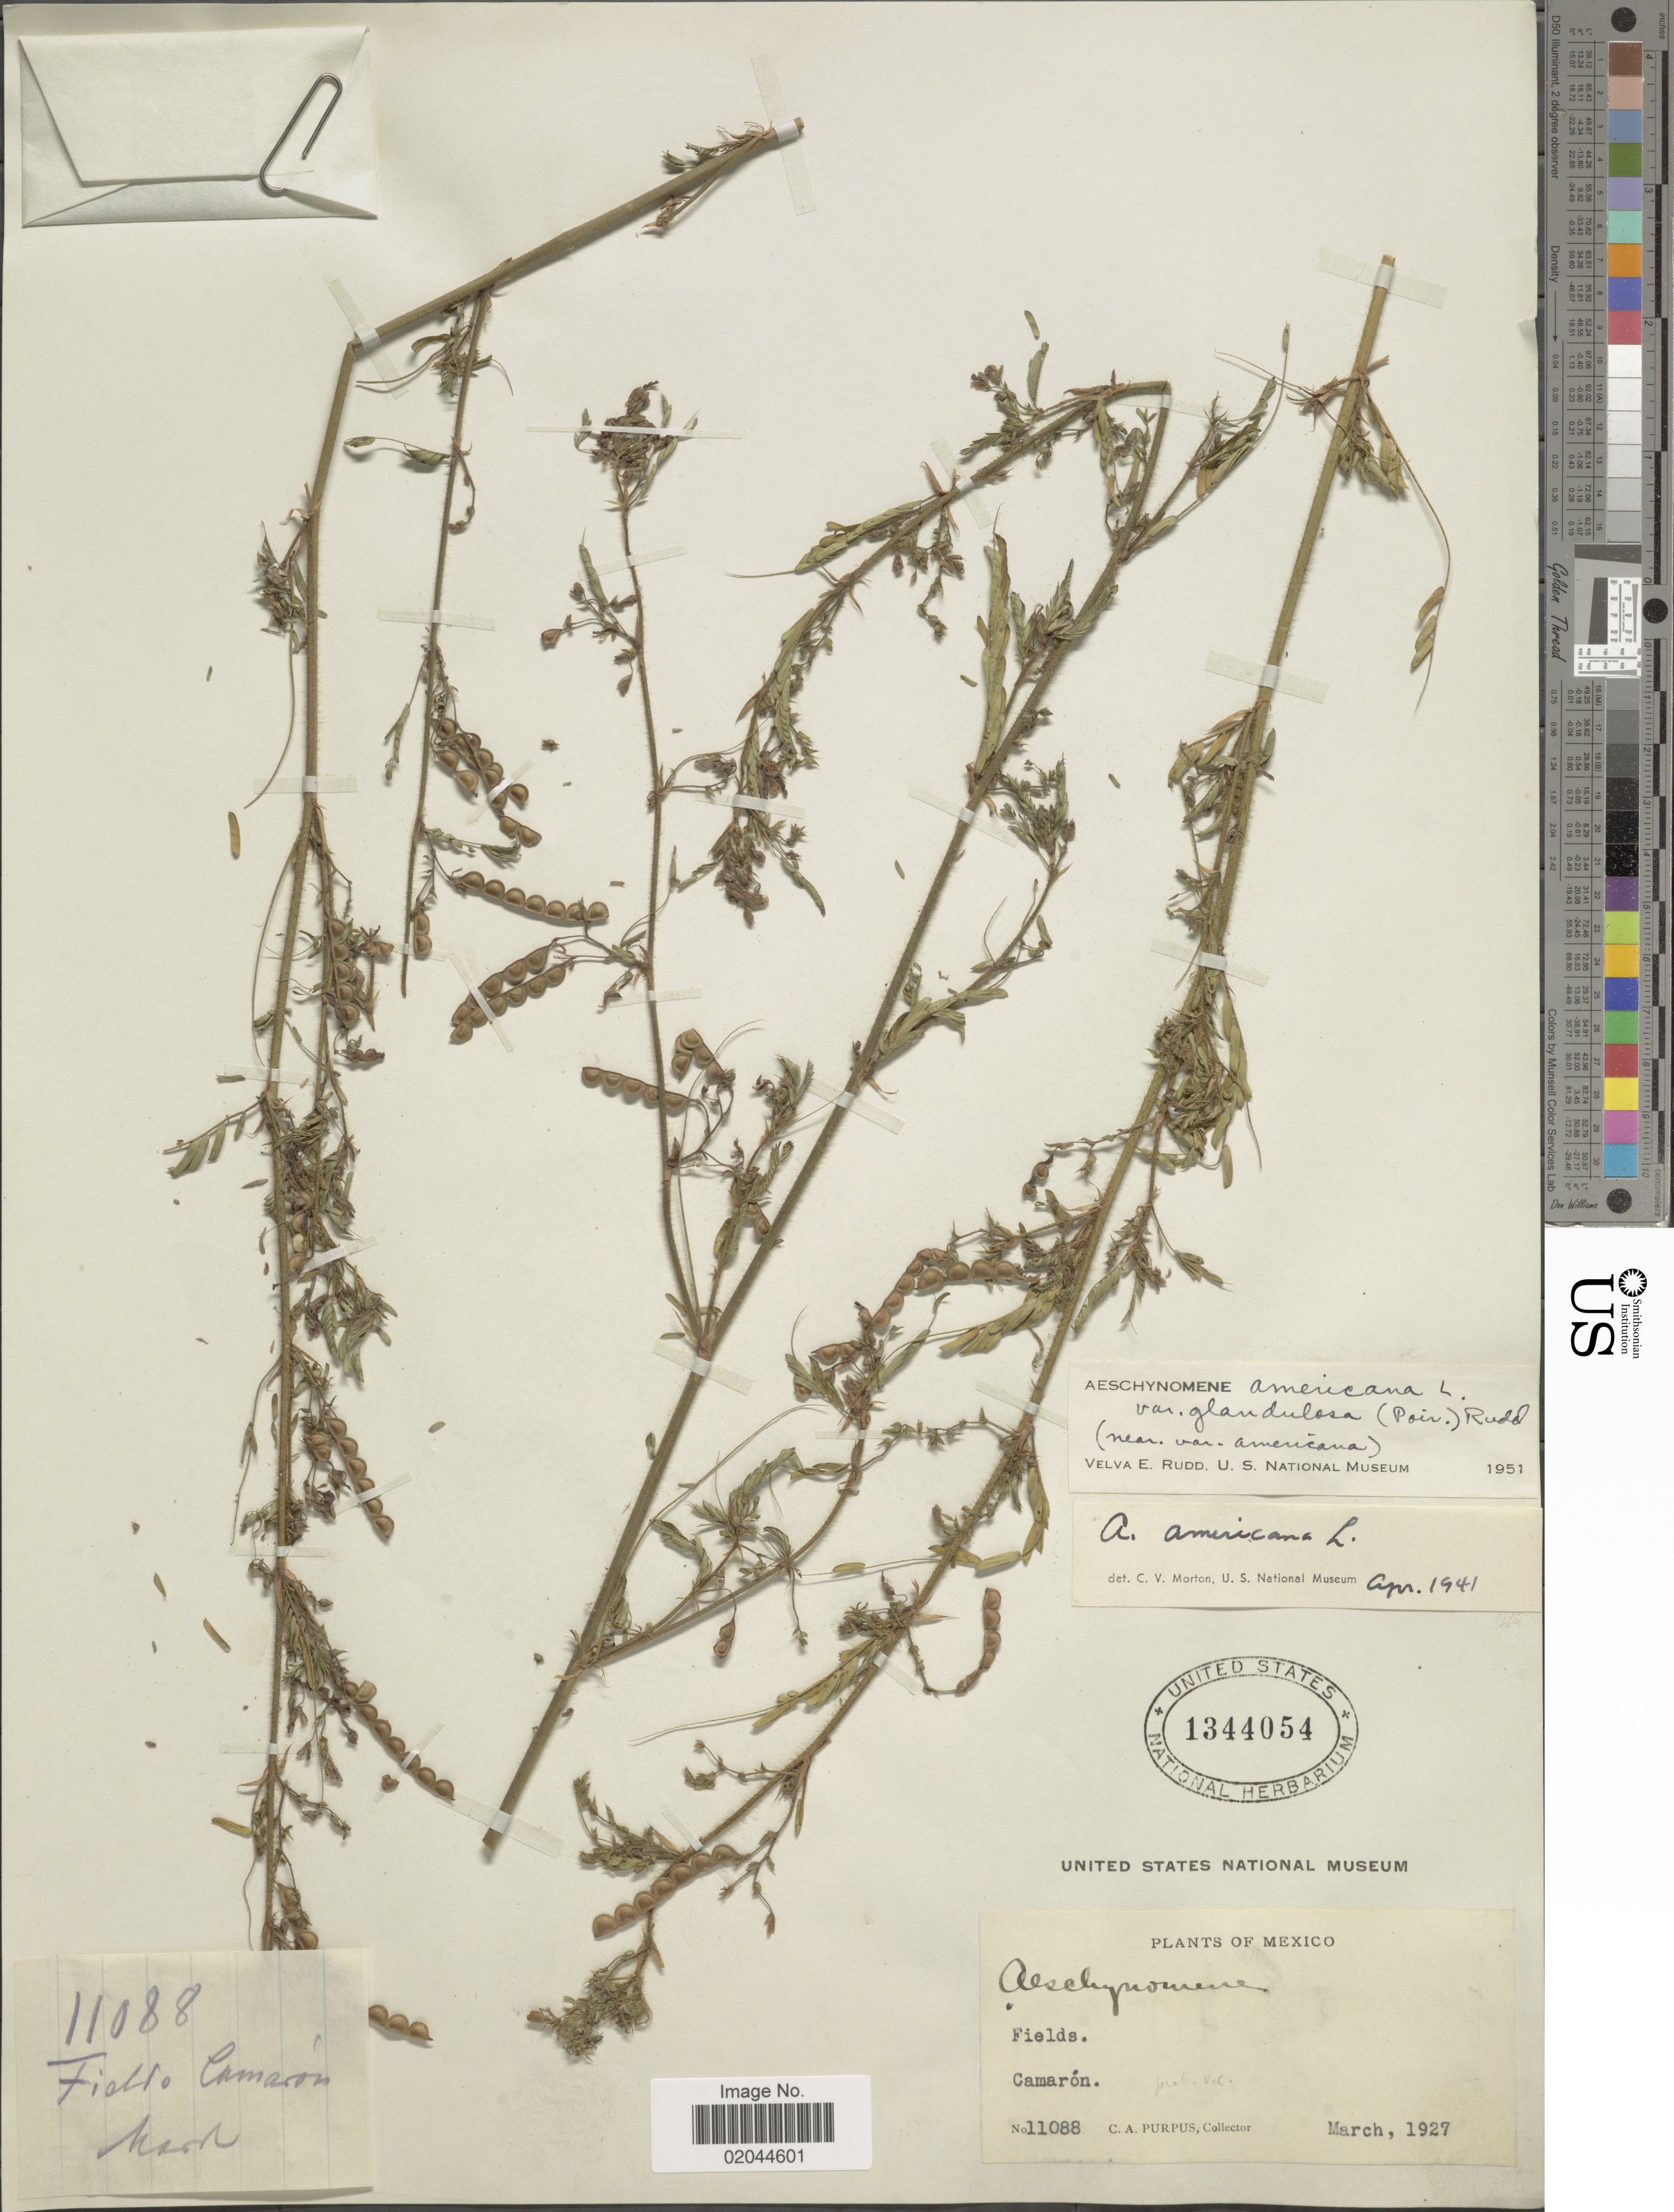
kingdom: Plantae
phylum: Tracheophyta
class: Magnoliopsida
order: Fabales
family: Fabaceae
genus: Aeschynomene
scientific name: Aeschynomene americana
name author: L.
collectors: C. A. Purpus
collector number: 11088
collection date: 1927-03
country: Mexico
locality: Cameron, fields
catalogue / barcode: US 1344054